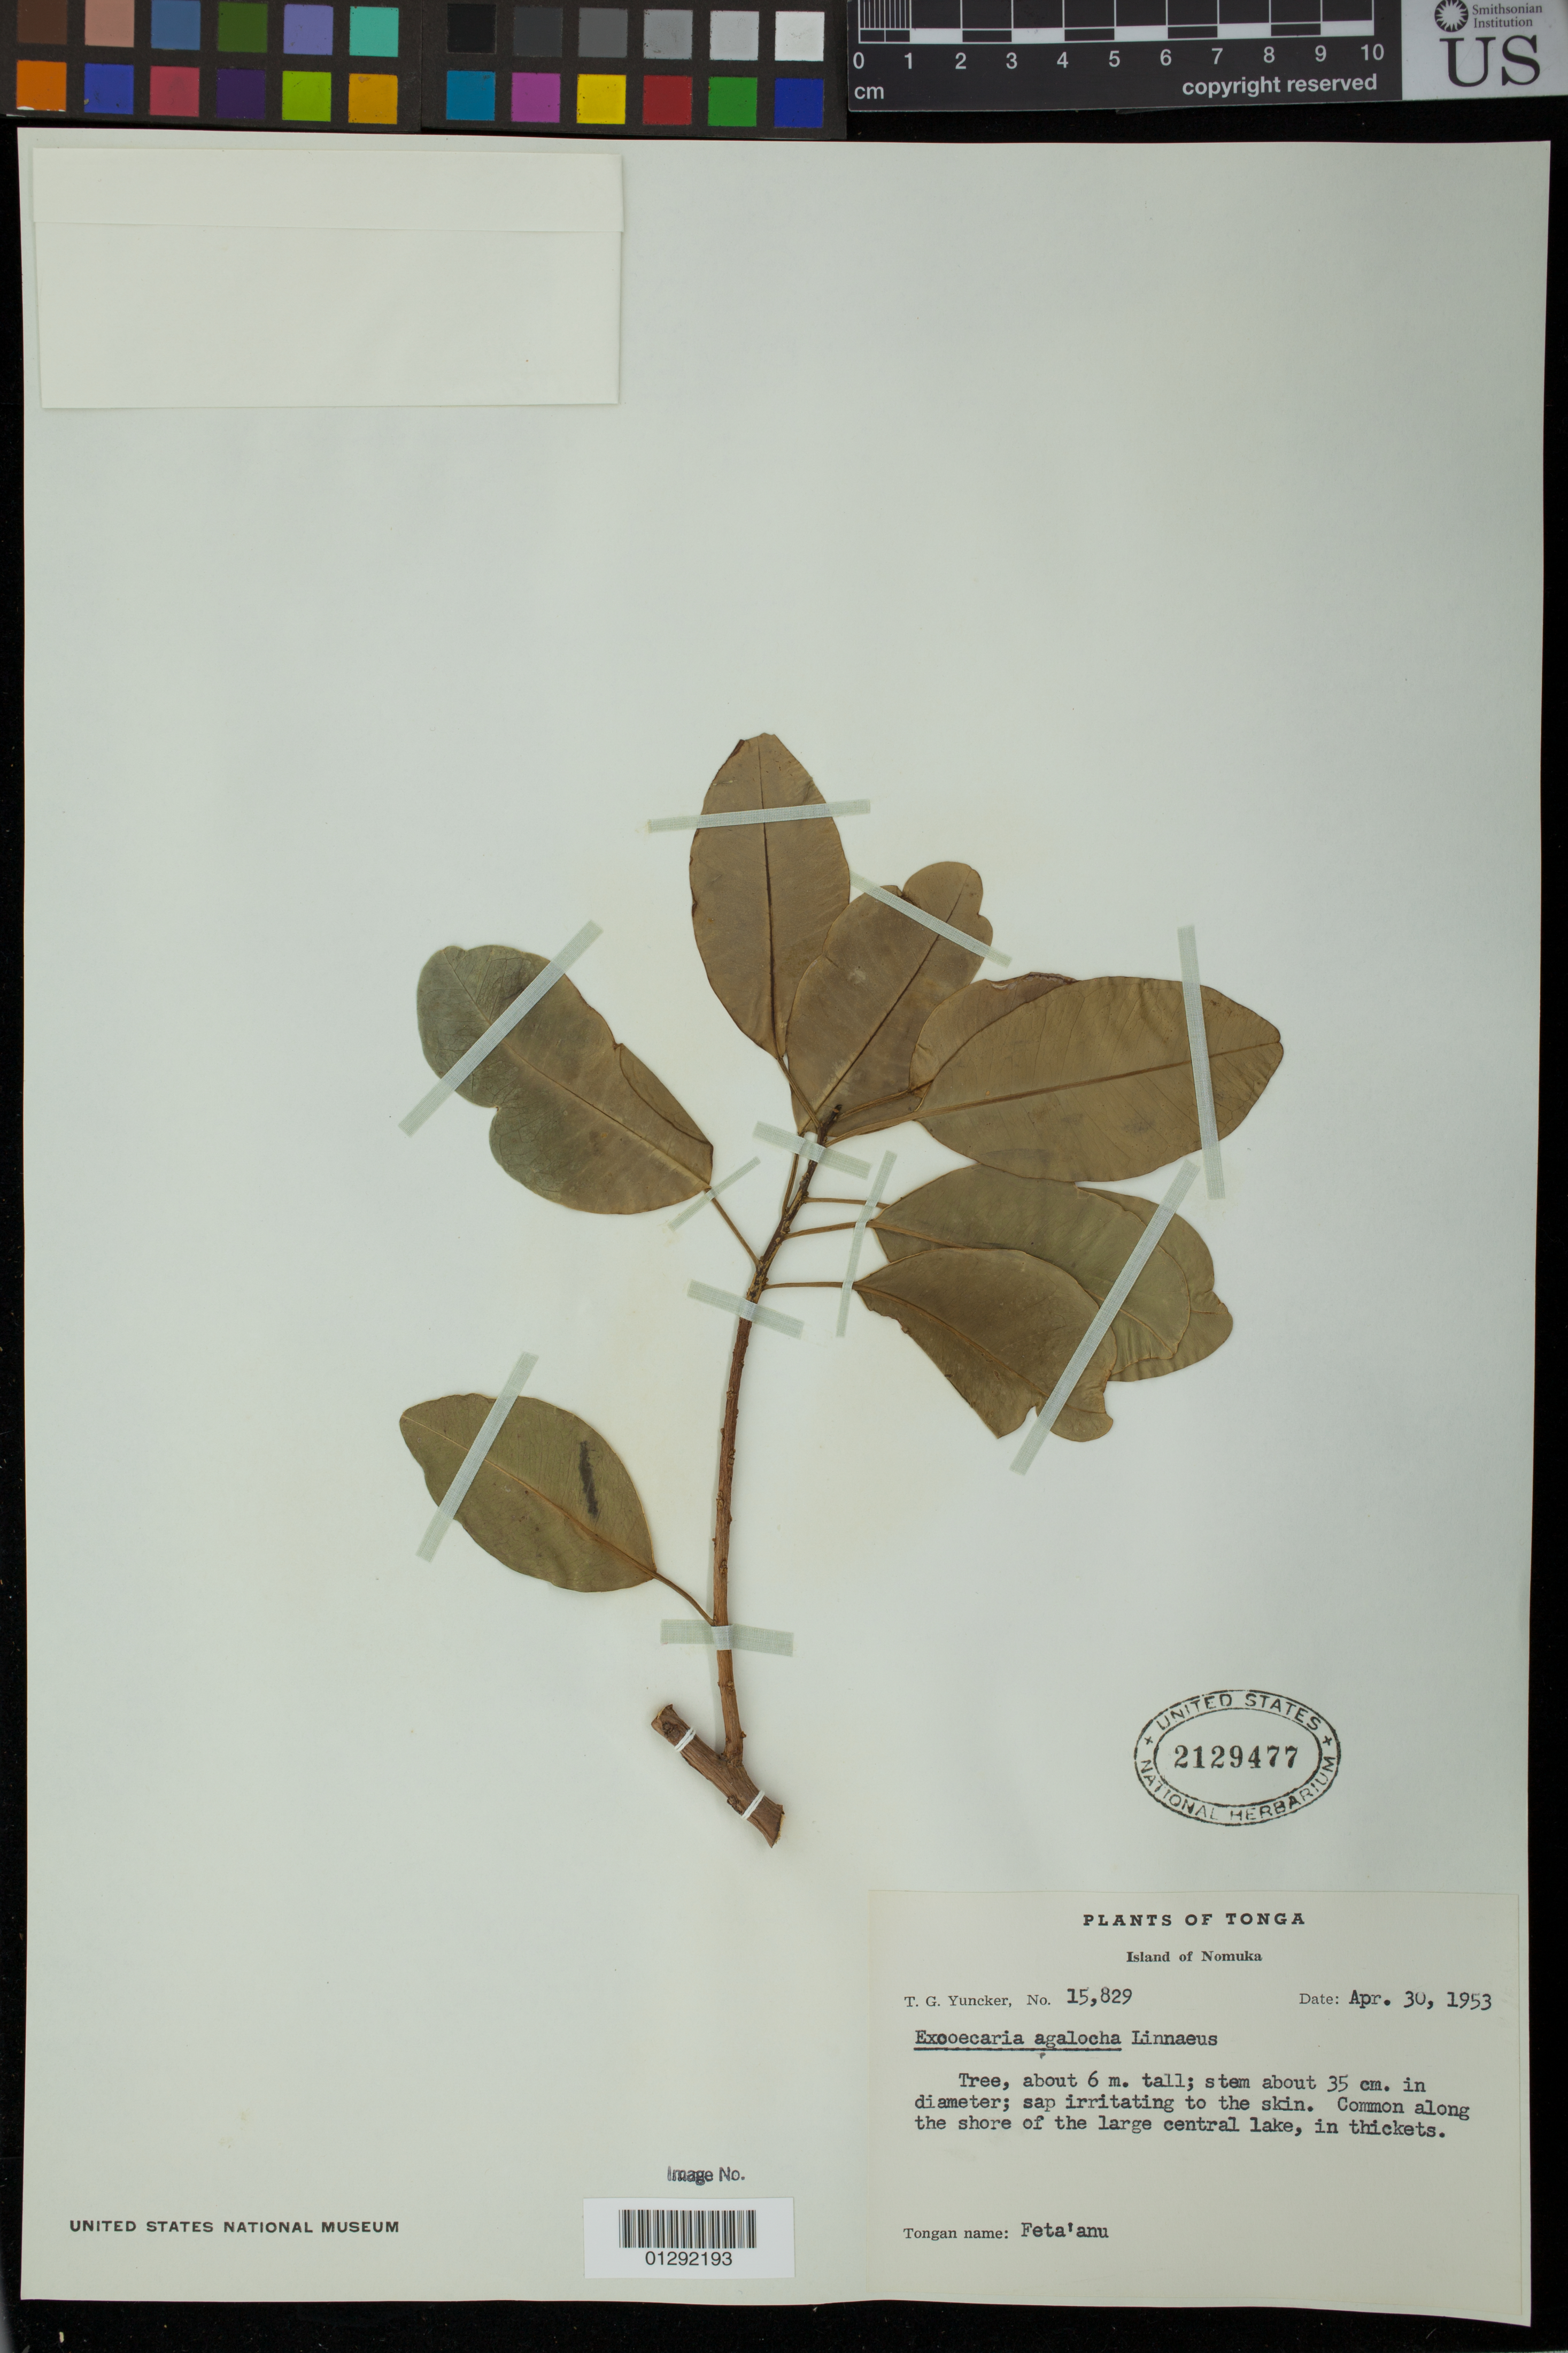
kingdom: Plantae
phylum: Tracheophyta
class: Magnoliopsida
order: Malpighiales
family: Euphorbiaceae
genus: Excoecaria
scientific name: Excoecaria agallocha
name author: L.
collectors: T. G. Yuncker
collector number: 15829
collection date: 1953-04-30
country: tonga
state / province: Ha'apai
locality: Island of Nomuka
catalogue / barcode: US 2129477